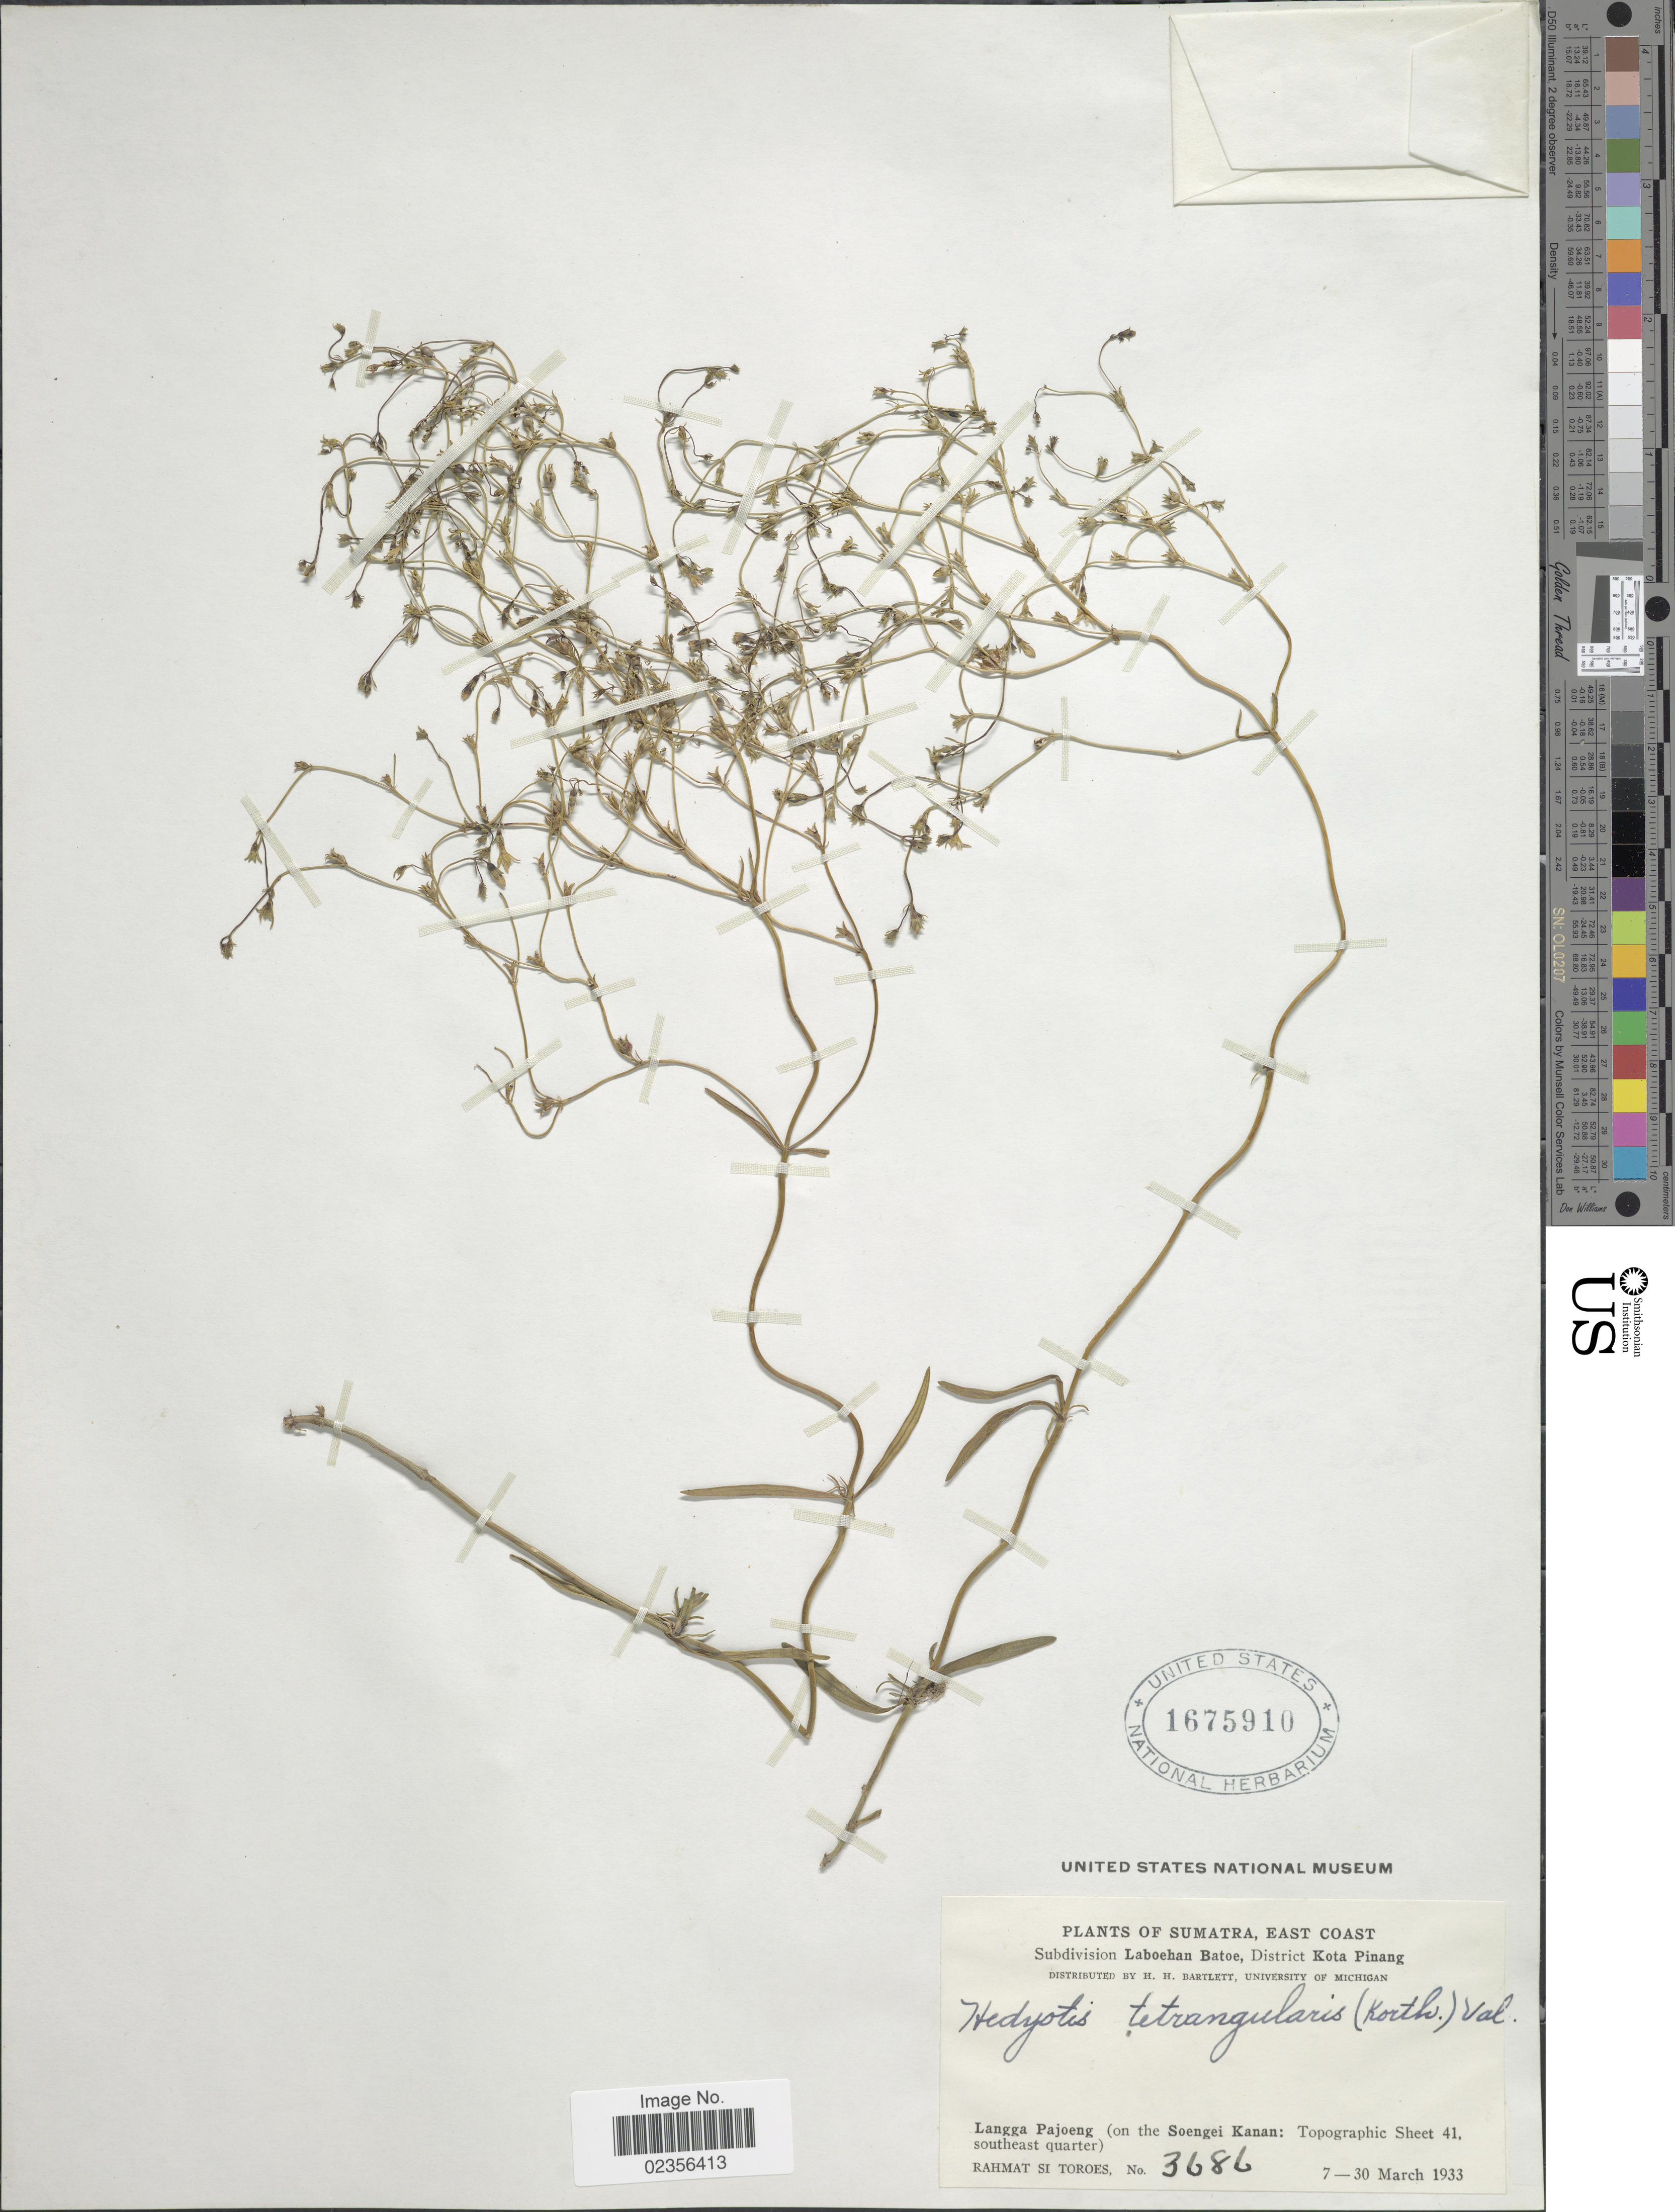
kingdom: Plantae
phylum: Tracheophyta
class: Magnoliopsida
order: Gentianales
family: Rubiaceae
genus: Hedyotis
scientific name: Hedyotis tetrangularis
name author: (Korth.) Walp.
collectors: Rahmat Si Boeea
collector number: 3686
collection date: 1933-03-07/1933-03-30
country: Indonesia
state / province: Sumatra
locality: Sumatra, East Coast, Laboehan Batoe, District Kota Pinang, Langga Pajoeng (on the Soengei Kanan : Topographic Sheet 41, southeast quarter)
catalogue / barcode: US 1675910